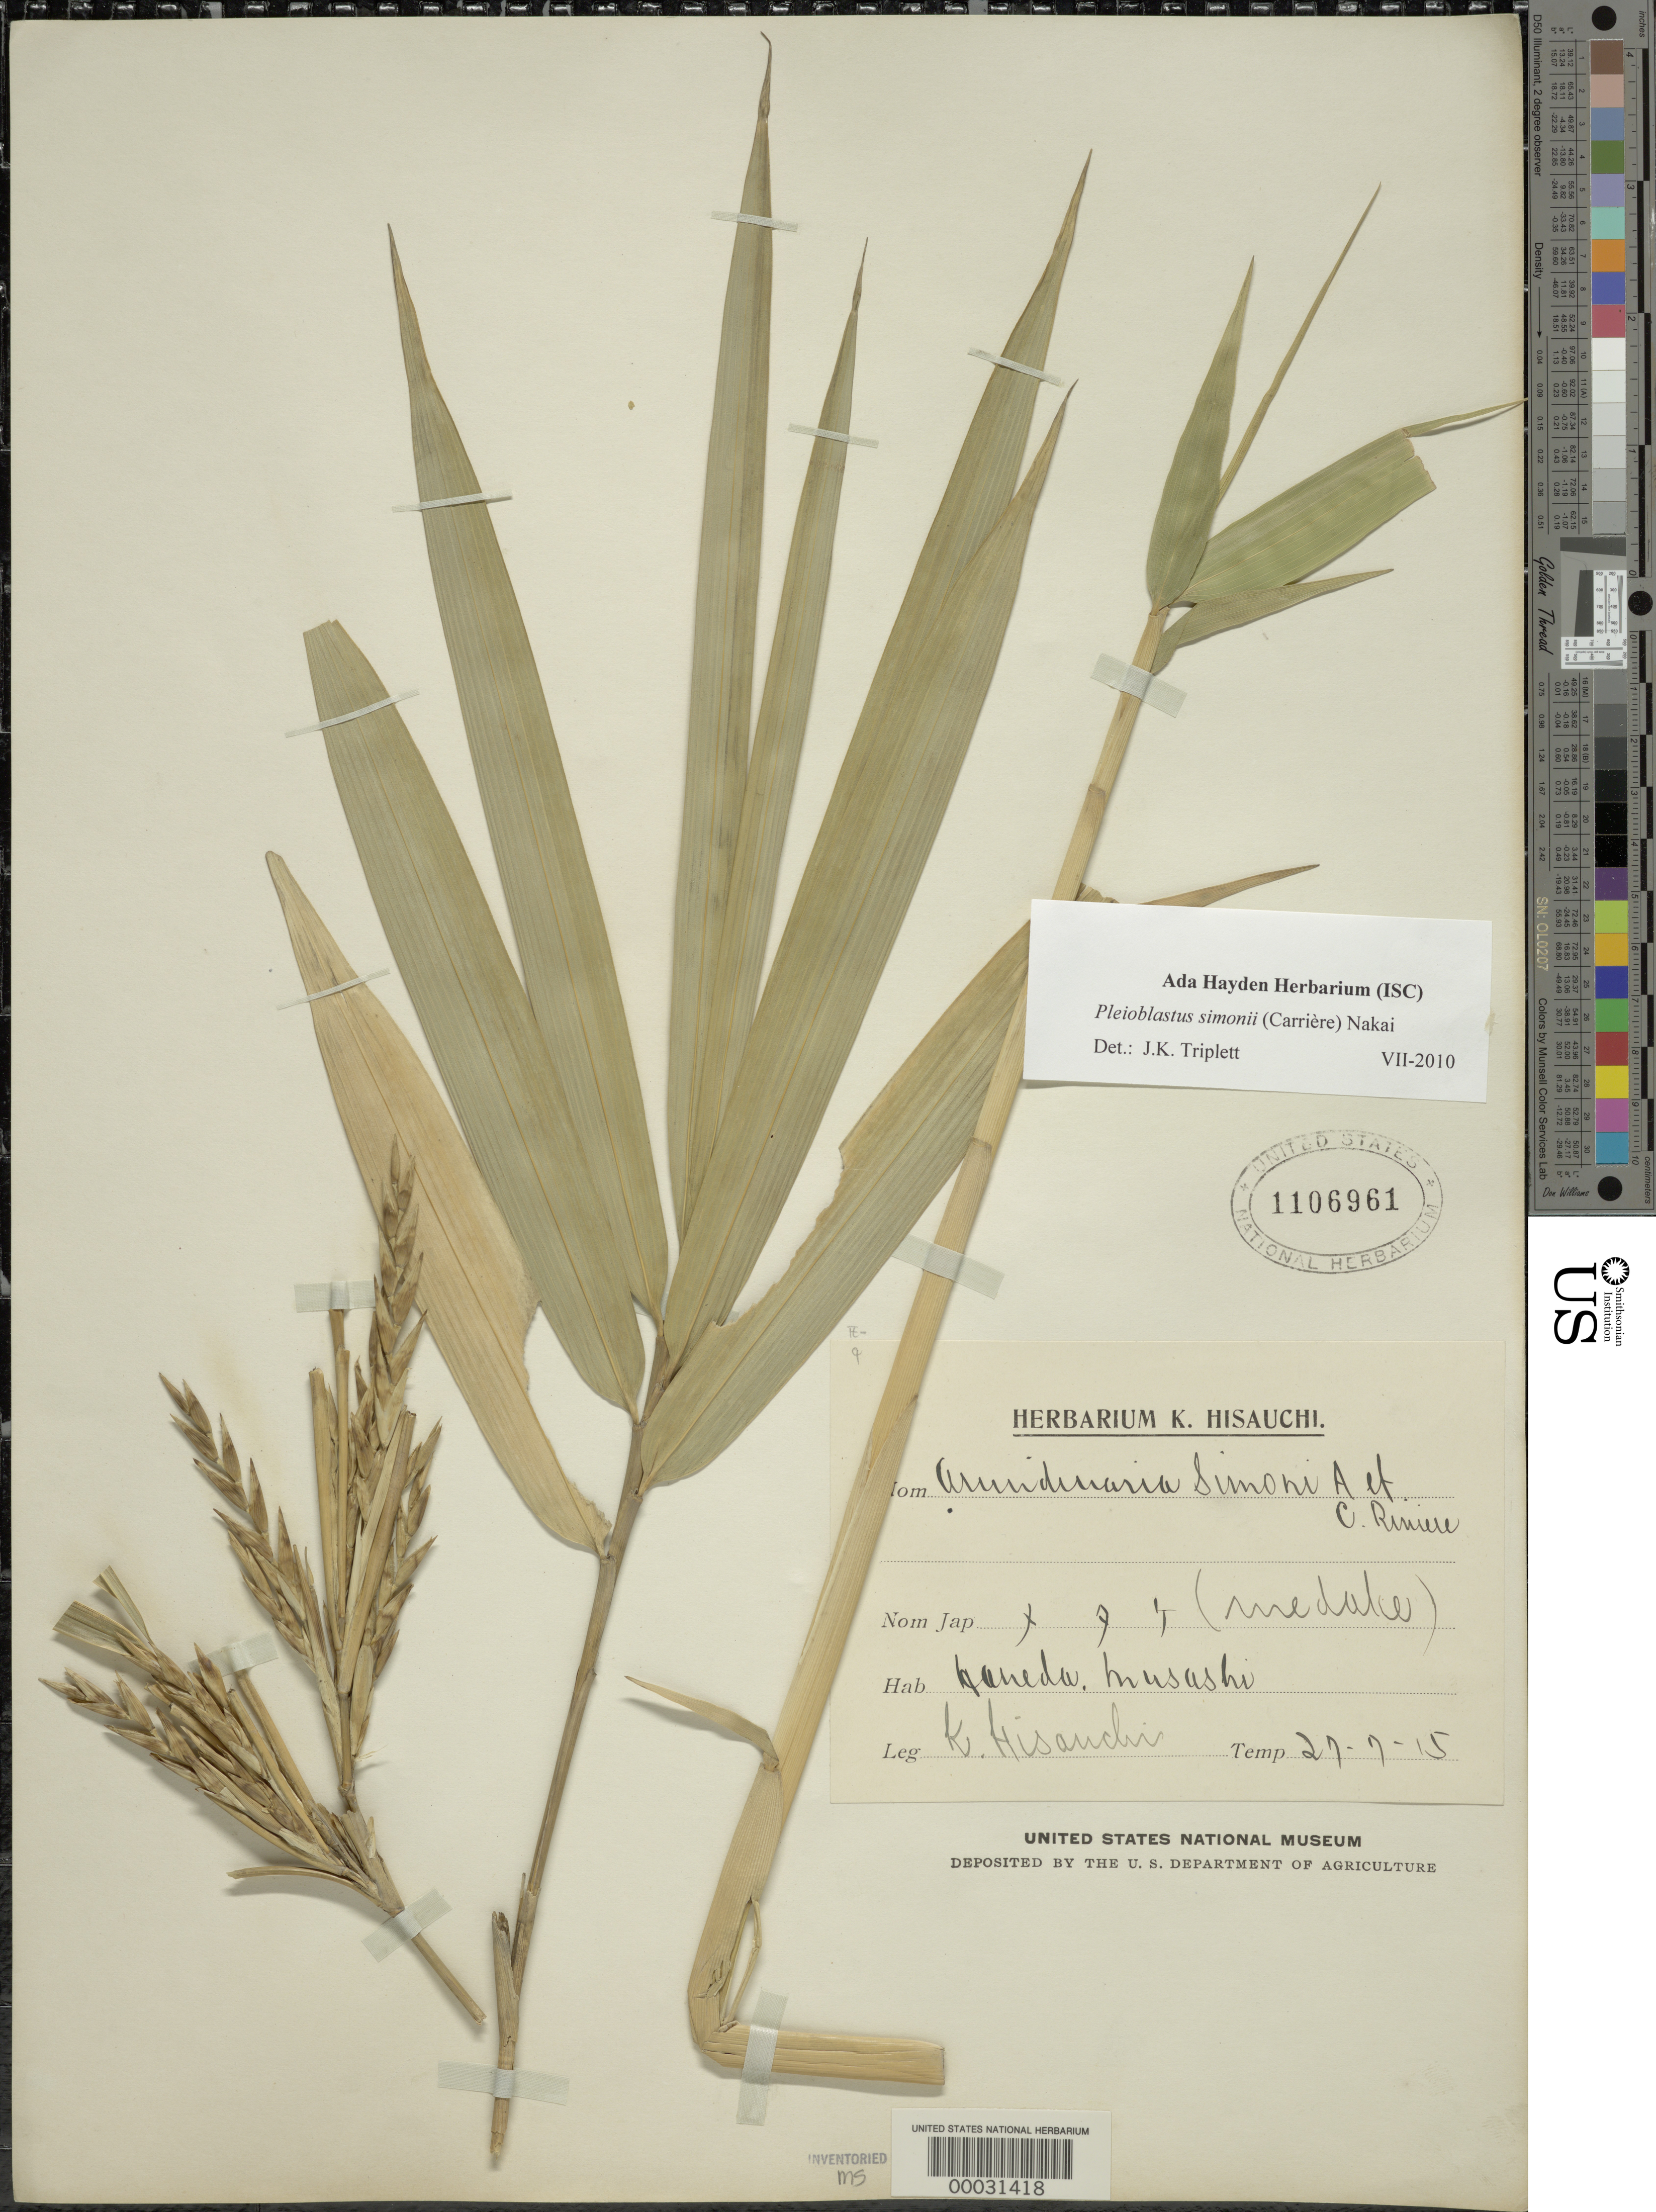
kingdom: Plantae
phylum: Tracheophyta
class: Liliopsida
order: Poales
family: Poaceae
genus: Pleioblastus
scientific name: Pleioblastus simonii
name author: (Carrière) Nakai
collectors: K. Hisauchi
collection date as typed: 27 Jul 1915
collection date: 1915-07-27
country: Japan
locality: Musashi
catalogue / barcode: US 1106961